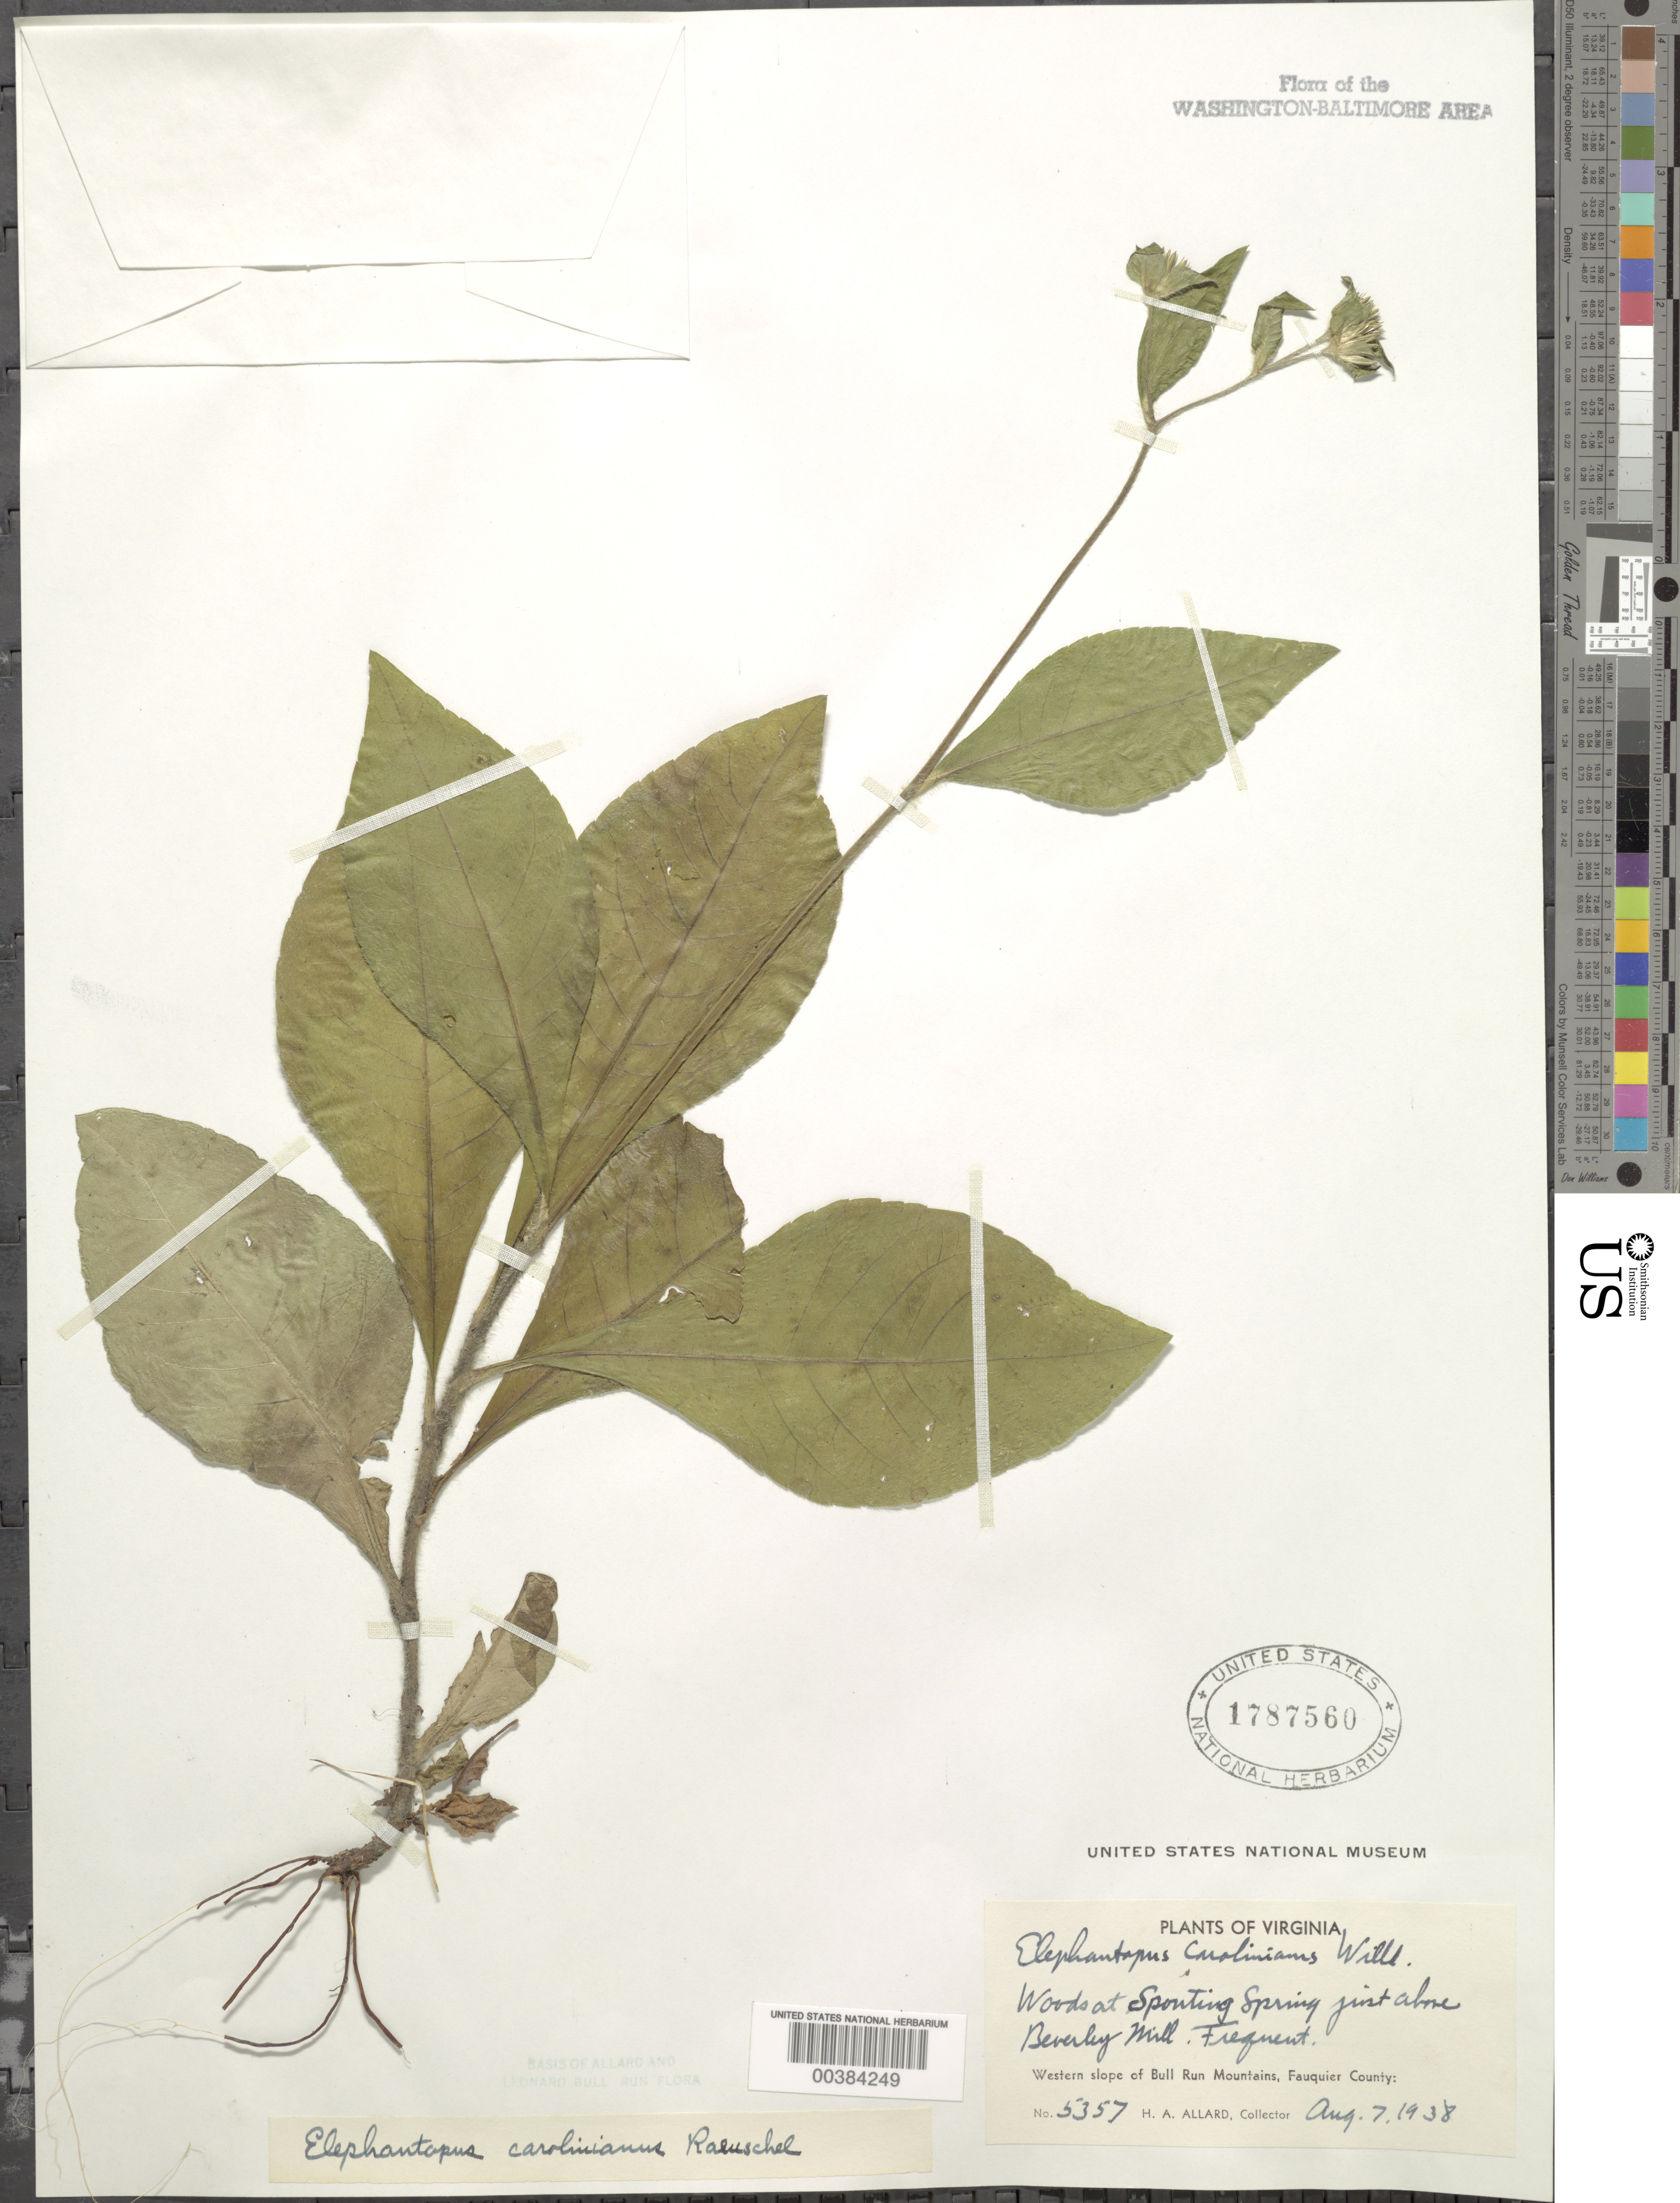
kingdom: Plantae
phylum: Tracheophyta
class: Magnoliopsida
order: Asterales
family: Asteraceae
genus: Elephantopus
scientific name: Elephantopus carolinianus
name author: Raeusch.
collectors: H. A. Allard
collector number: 5357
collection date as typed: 07 Aug 1938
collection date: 1938-08-07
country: United States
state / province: Virginia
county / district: Fauquier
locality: Spouting Spring above Beverley Mill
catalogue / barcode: US 1787560